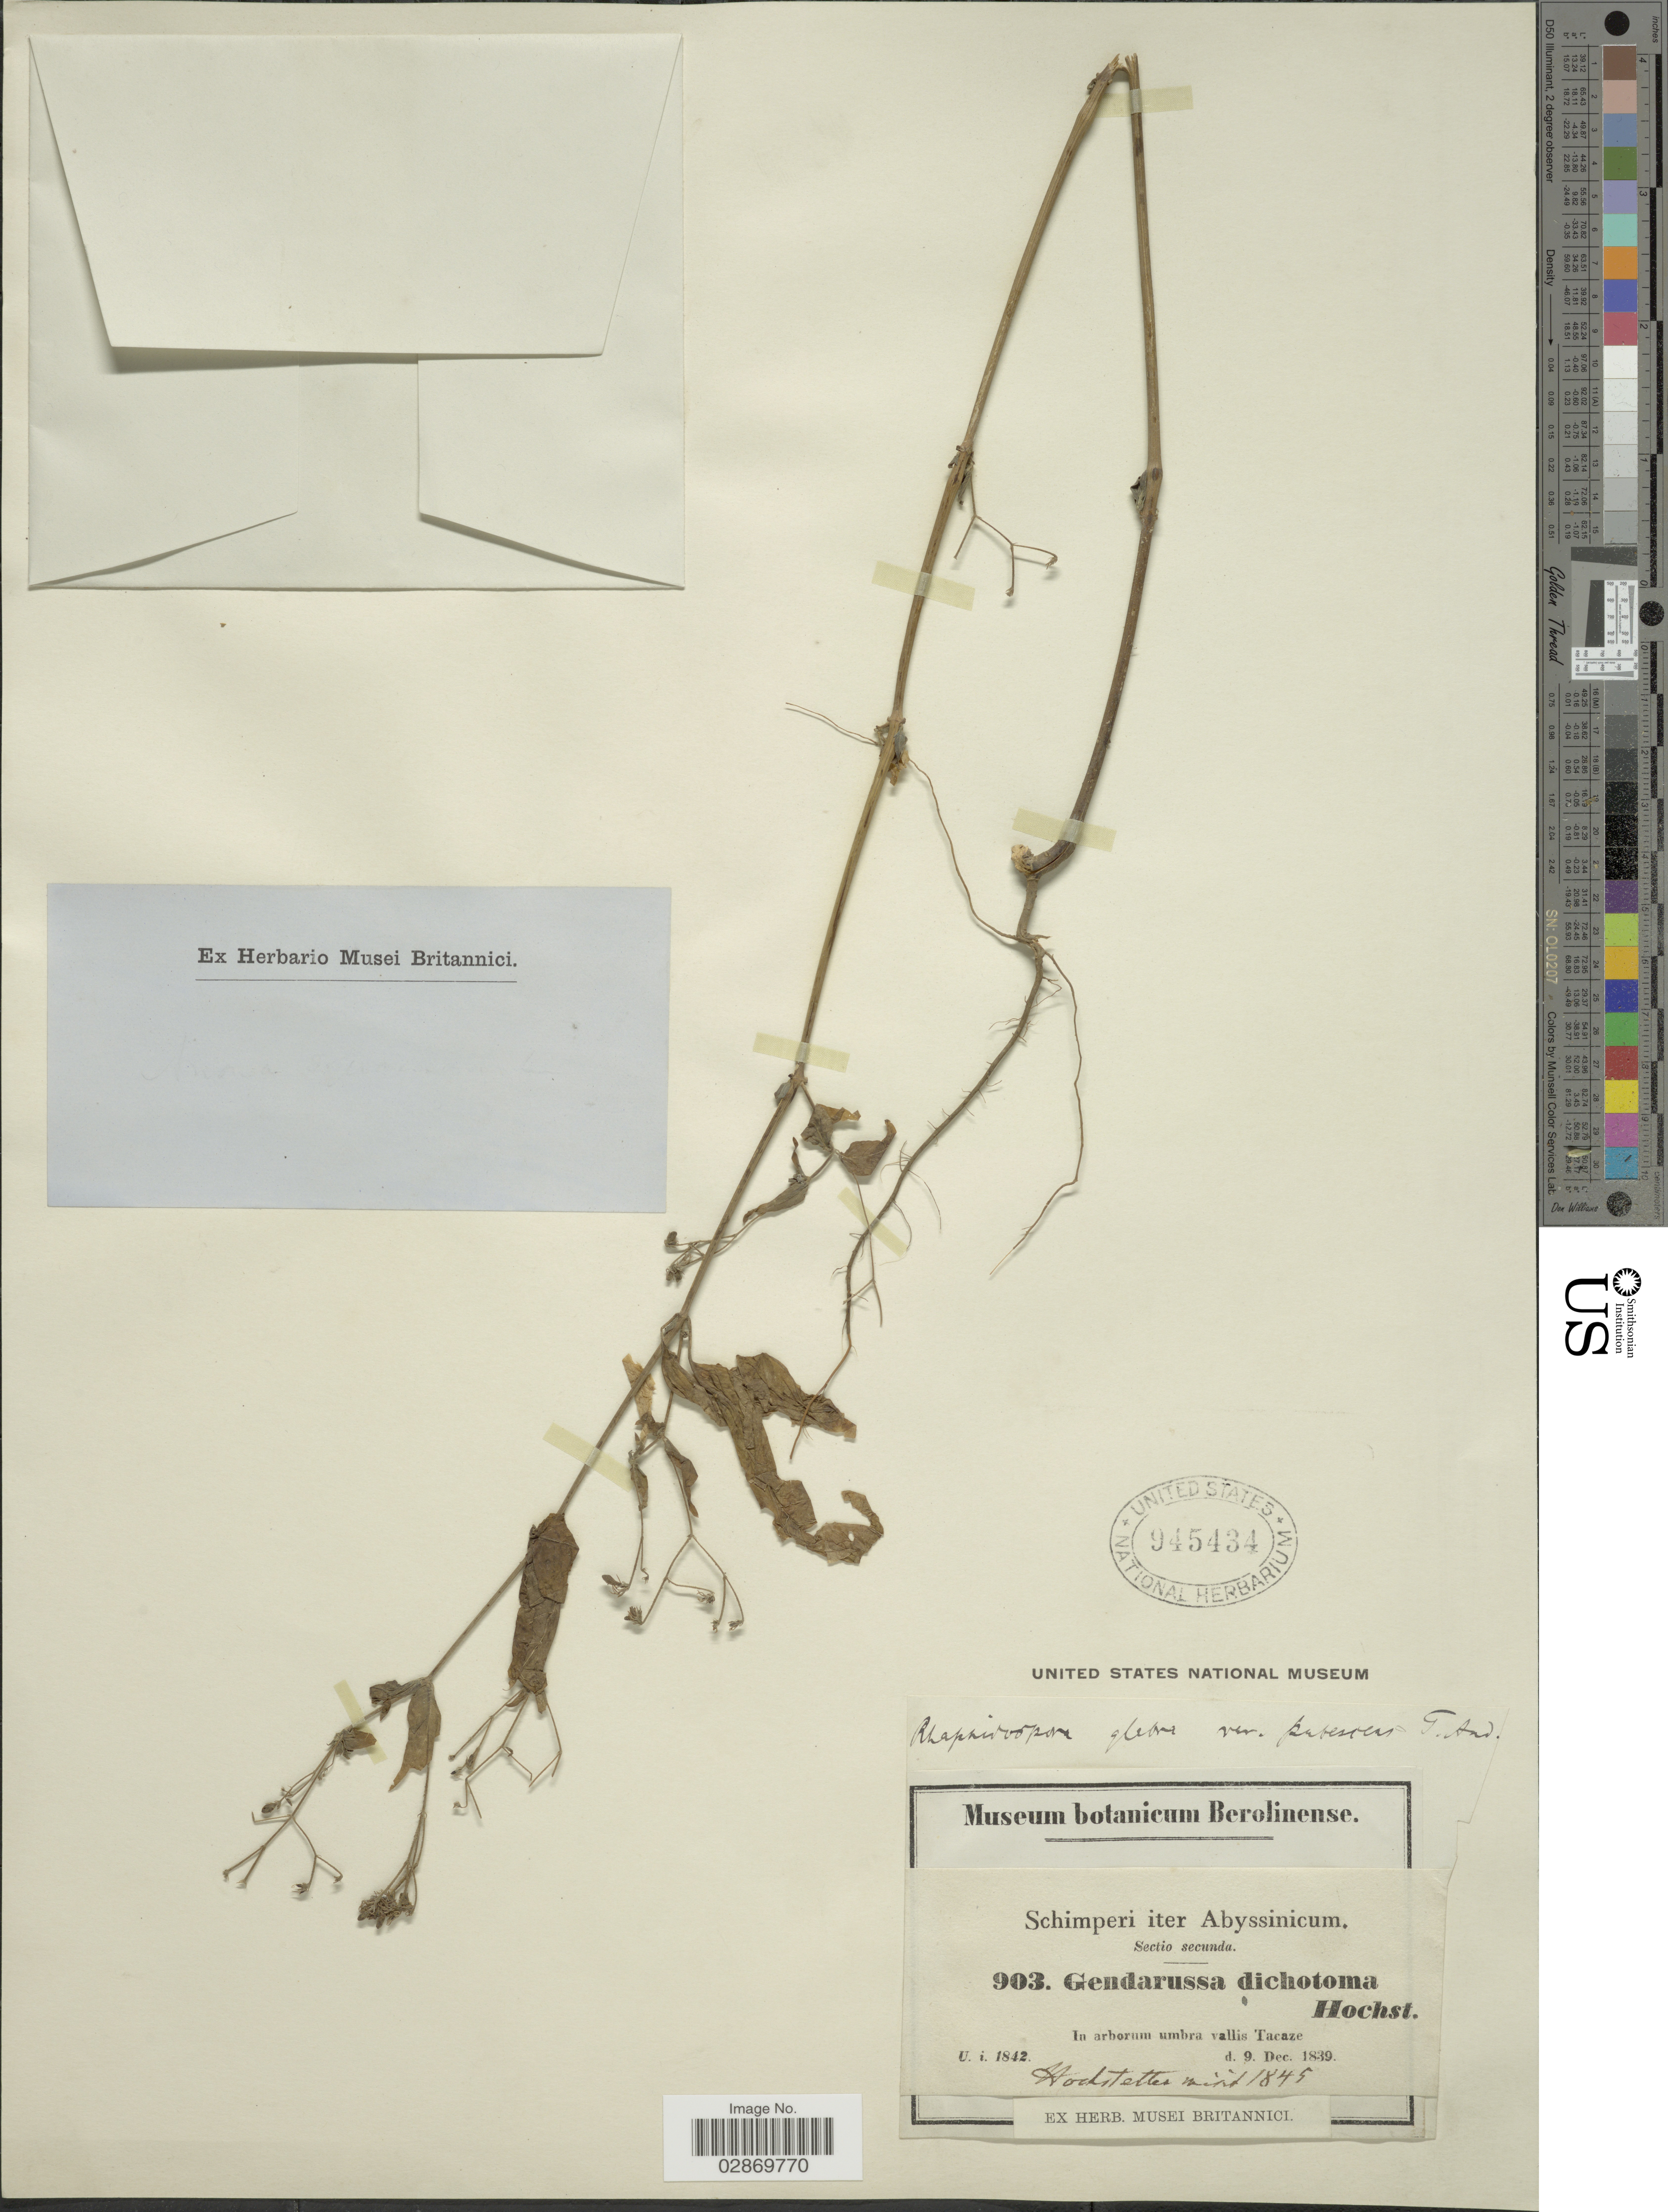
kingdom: Plantae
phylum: Tracheophyta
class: Magnoliopsida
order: Lamiales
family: Acanthaceae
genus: Rhaphidospora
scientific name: Rhaphidospora glabra var. pubescens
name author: (T. Anderson) Lindau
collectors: -. Schimper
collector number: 903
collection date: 1939-12-09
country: Eritrea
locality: In arborum umbra vallis Tacaze.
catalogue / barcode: US 945434